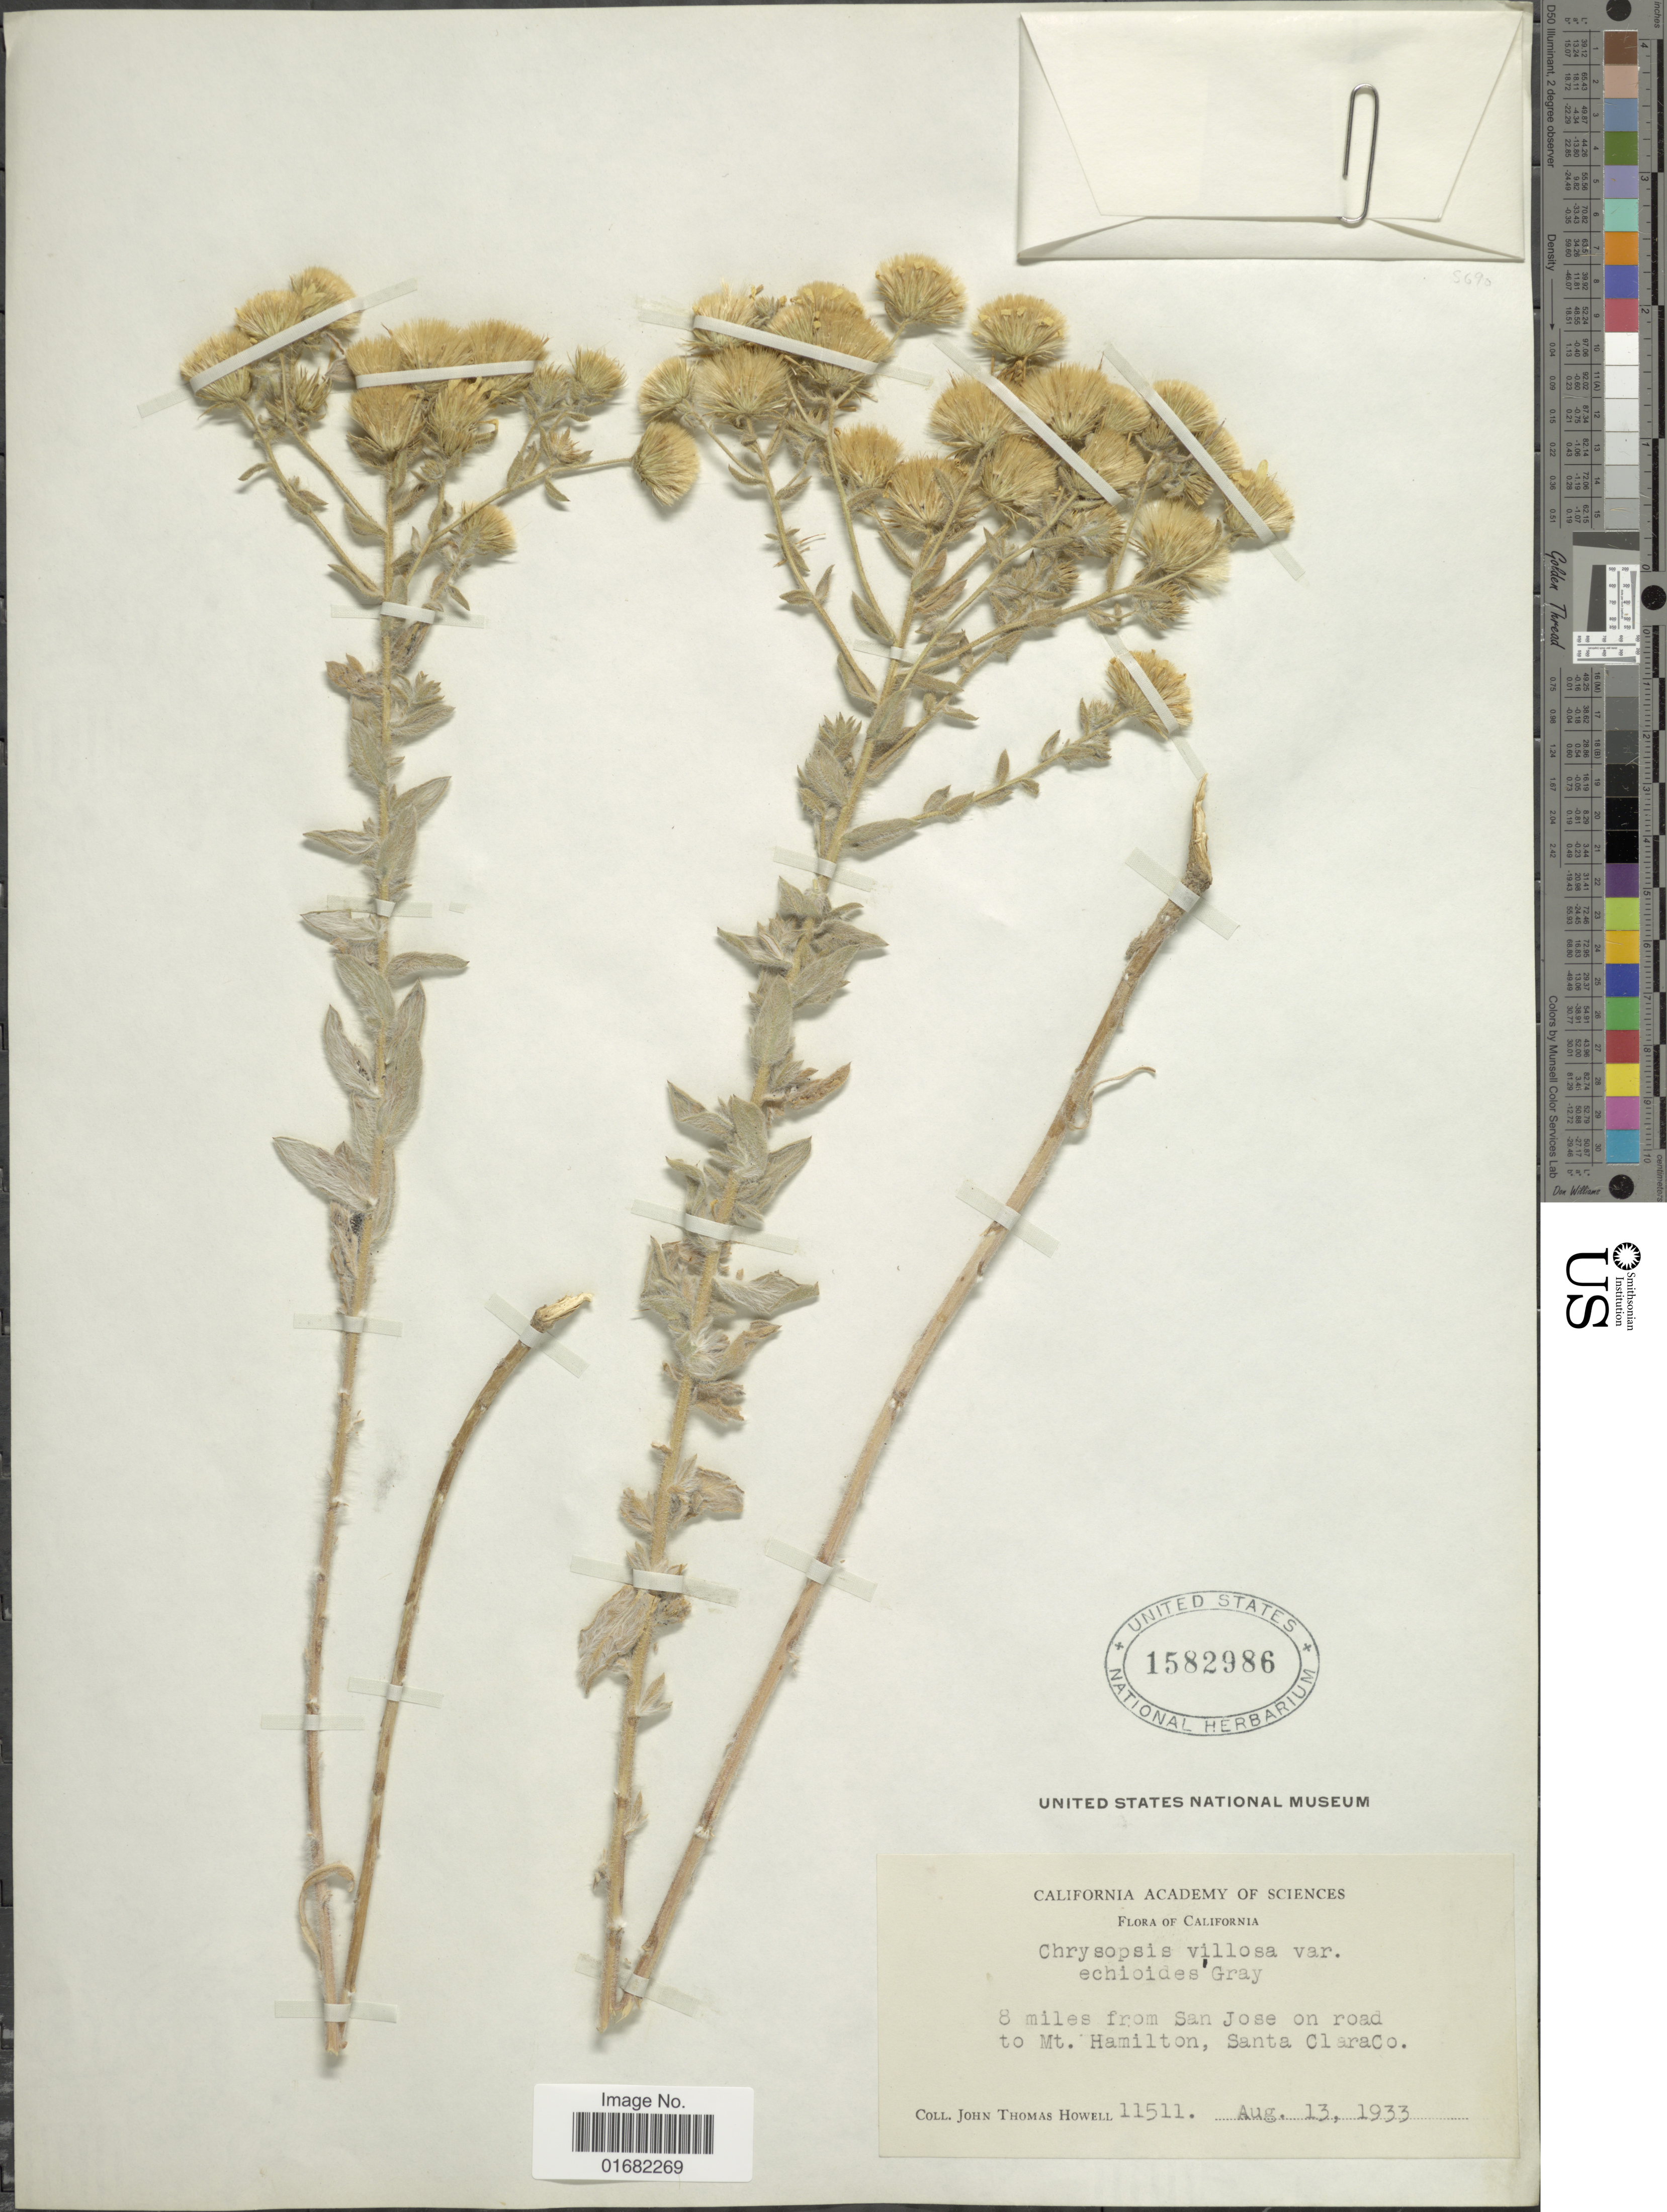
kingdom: Plantae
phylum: Tracheophyta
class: Magnoliopsida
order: Asterales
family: Asteraceae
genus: Heterotheca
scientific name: Heterotheca echioides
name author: (Benth.) Shinners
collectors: J. T. Howell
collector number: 11511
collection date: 1933-08-13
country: United States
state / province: California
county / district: Santa Clara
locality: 8 miles from San Jose on road to Mt. Hamilton, Santa Clara Co.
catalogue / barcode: US 1582986